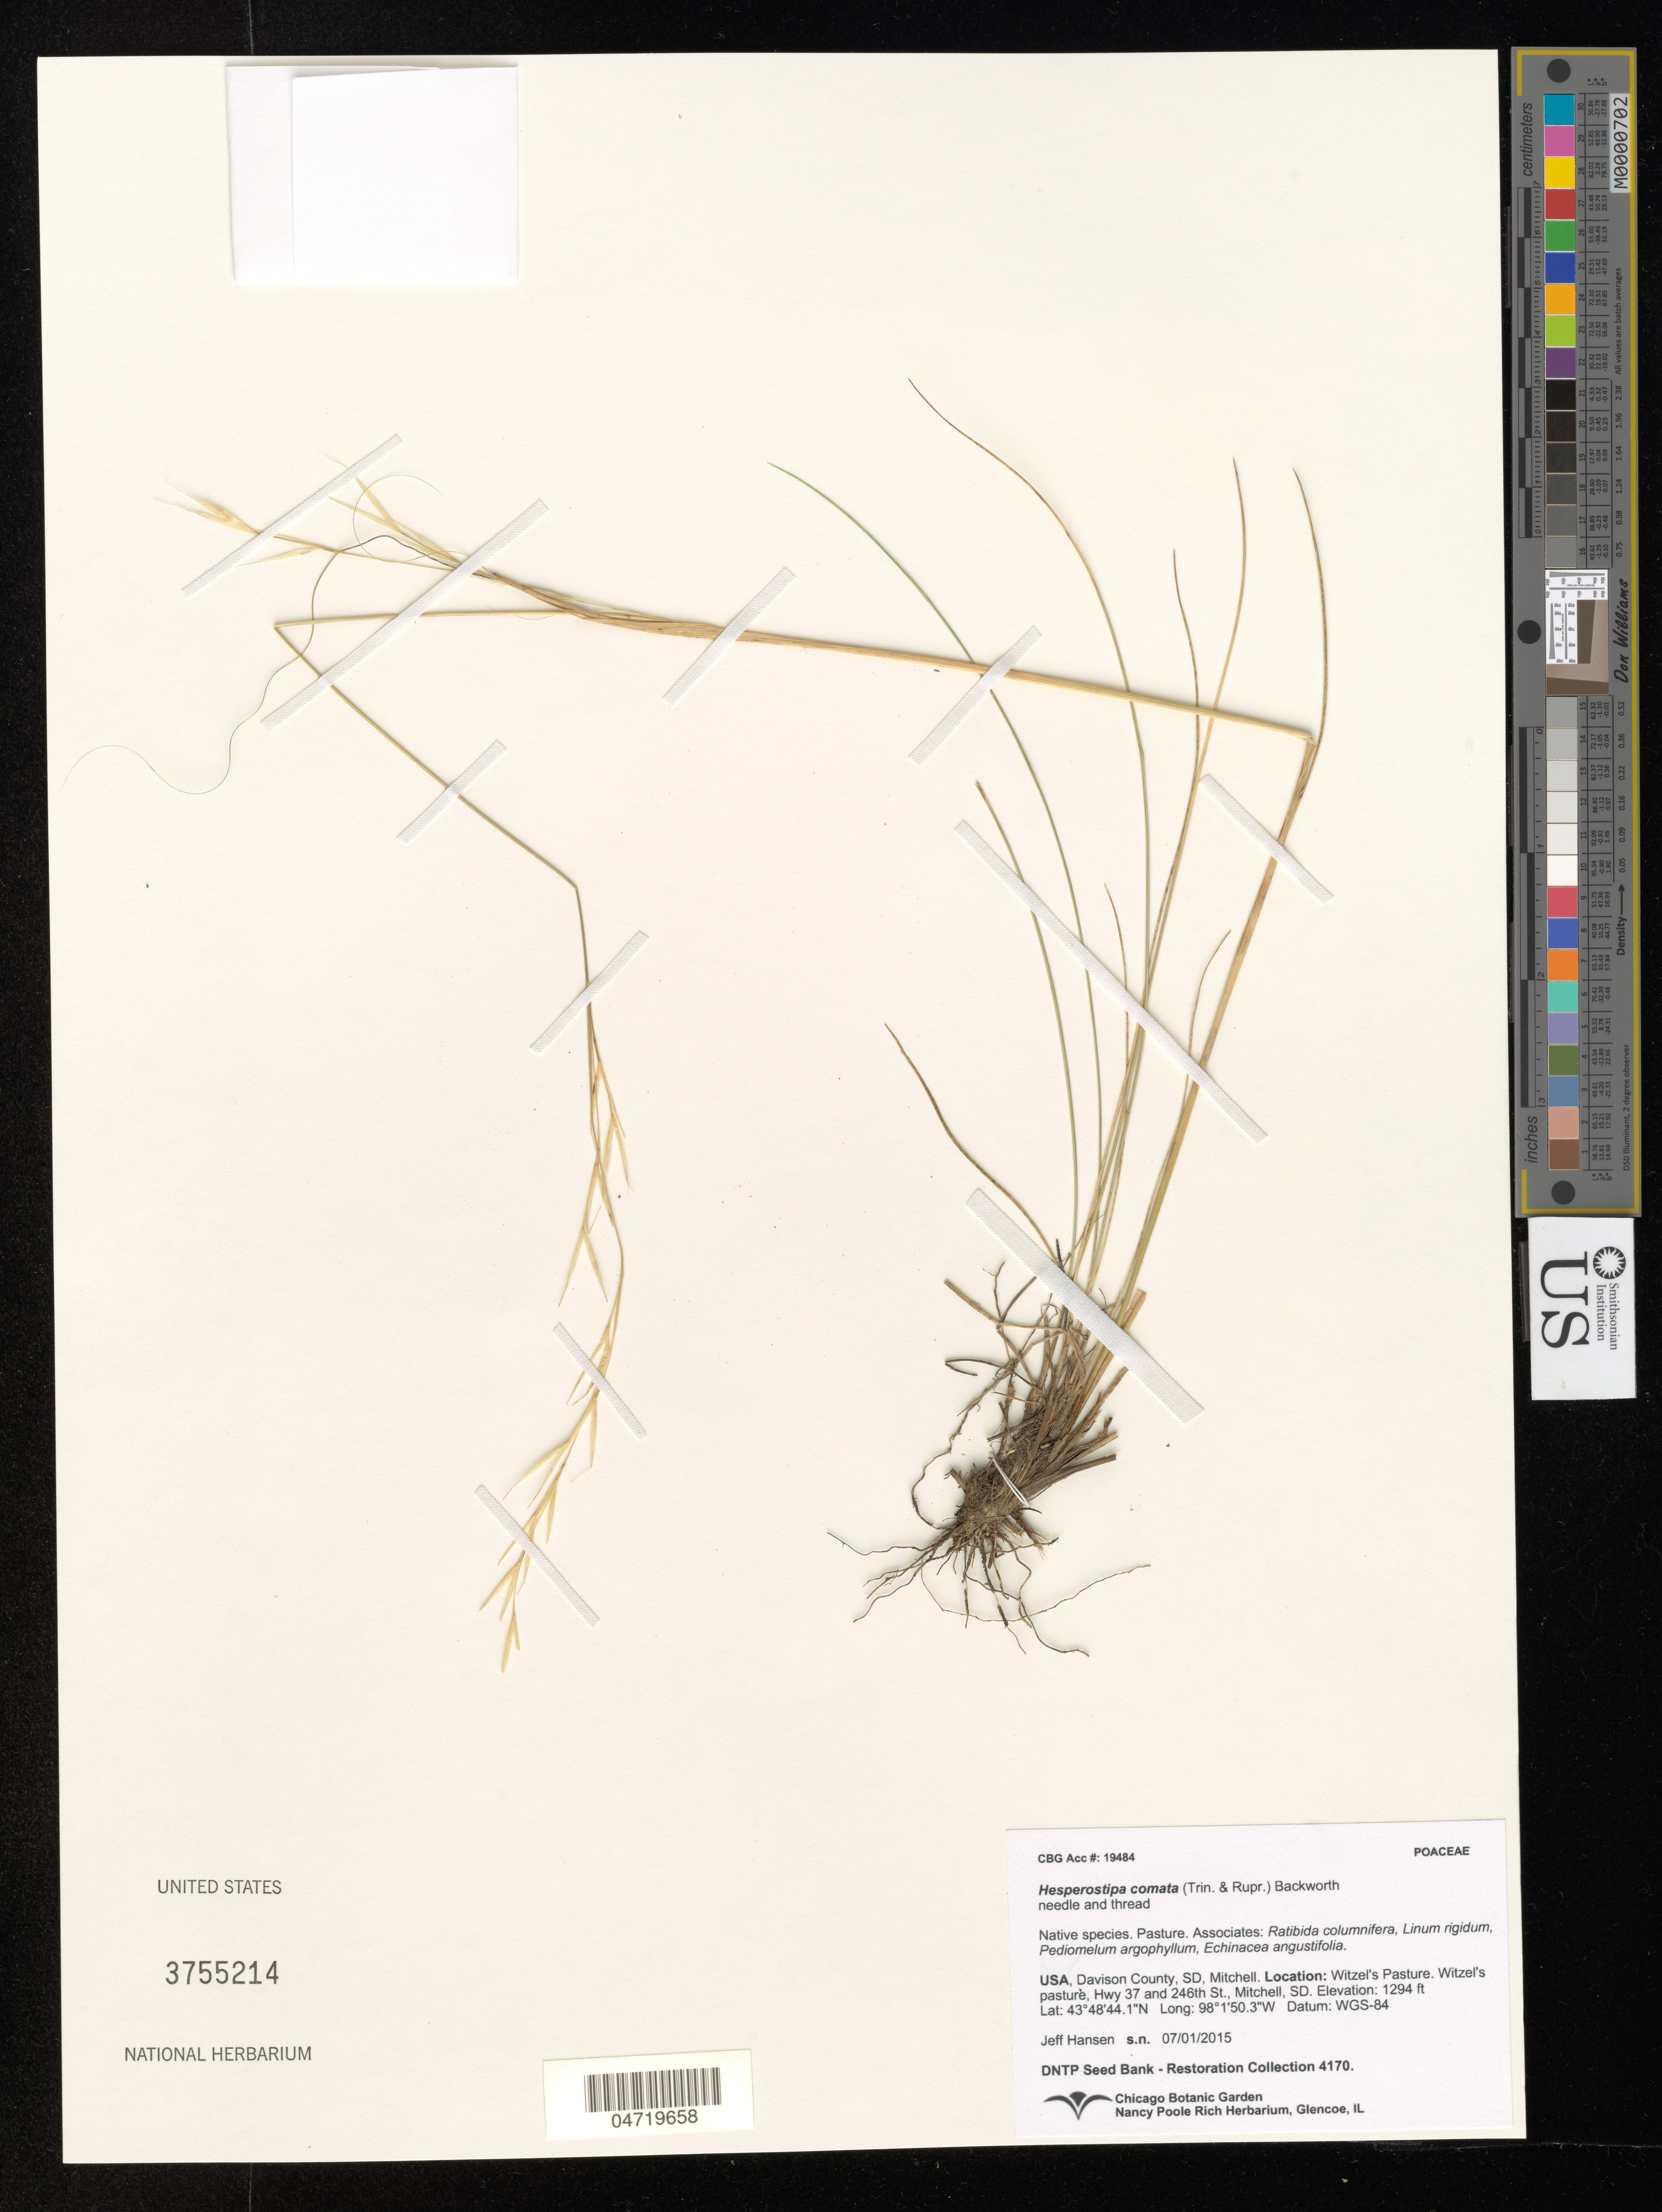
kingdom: Plantae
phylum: Tracheophyta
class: Liliopsida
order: Poales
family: Poaceae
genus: Hesperostipa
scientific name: Hesperostipa comata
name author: (Trin. & Rupr.) Barkworth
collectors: J. Hansen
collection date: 2015-07-01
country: United States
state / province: South Dakota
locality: Davison County, SD, Mitchell. Witzel's Pasture. Witzel's pasturè, Hwy 37 and 246th St., Mitchell, SD.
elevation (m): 394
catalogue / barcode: US 3755214